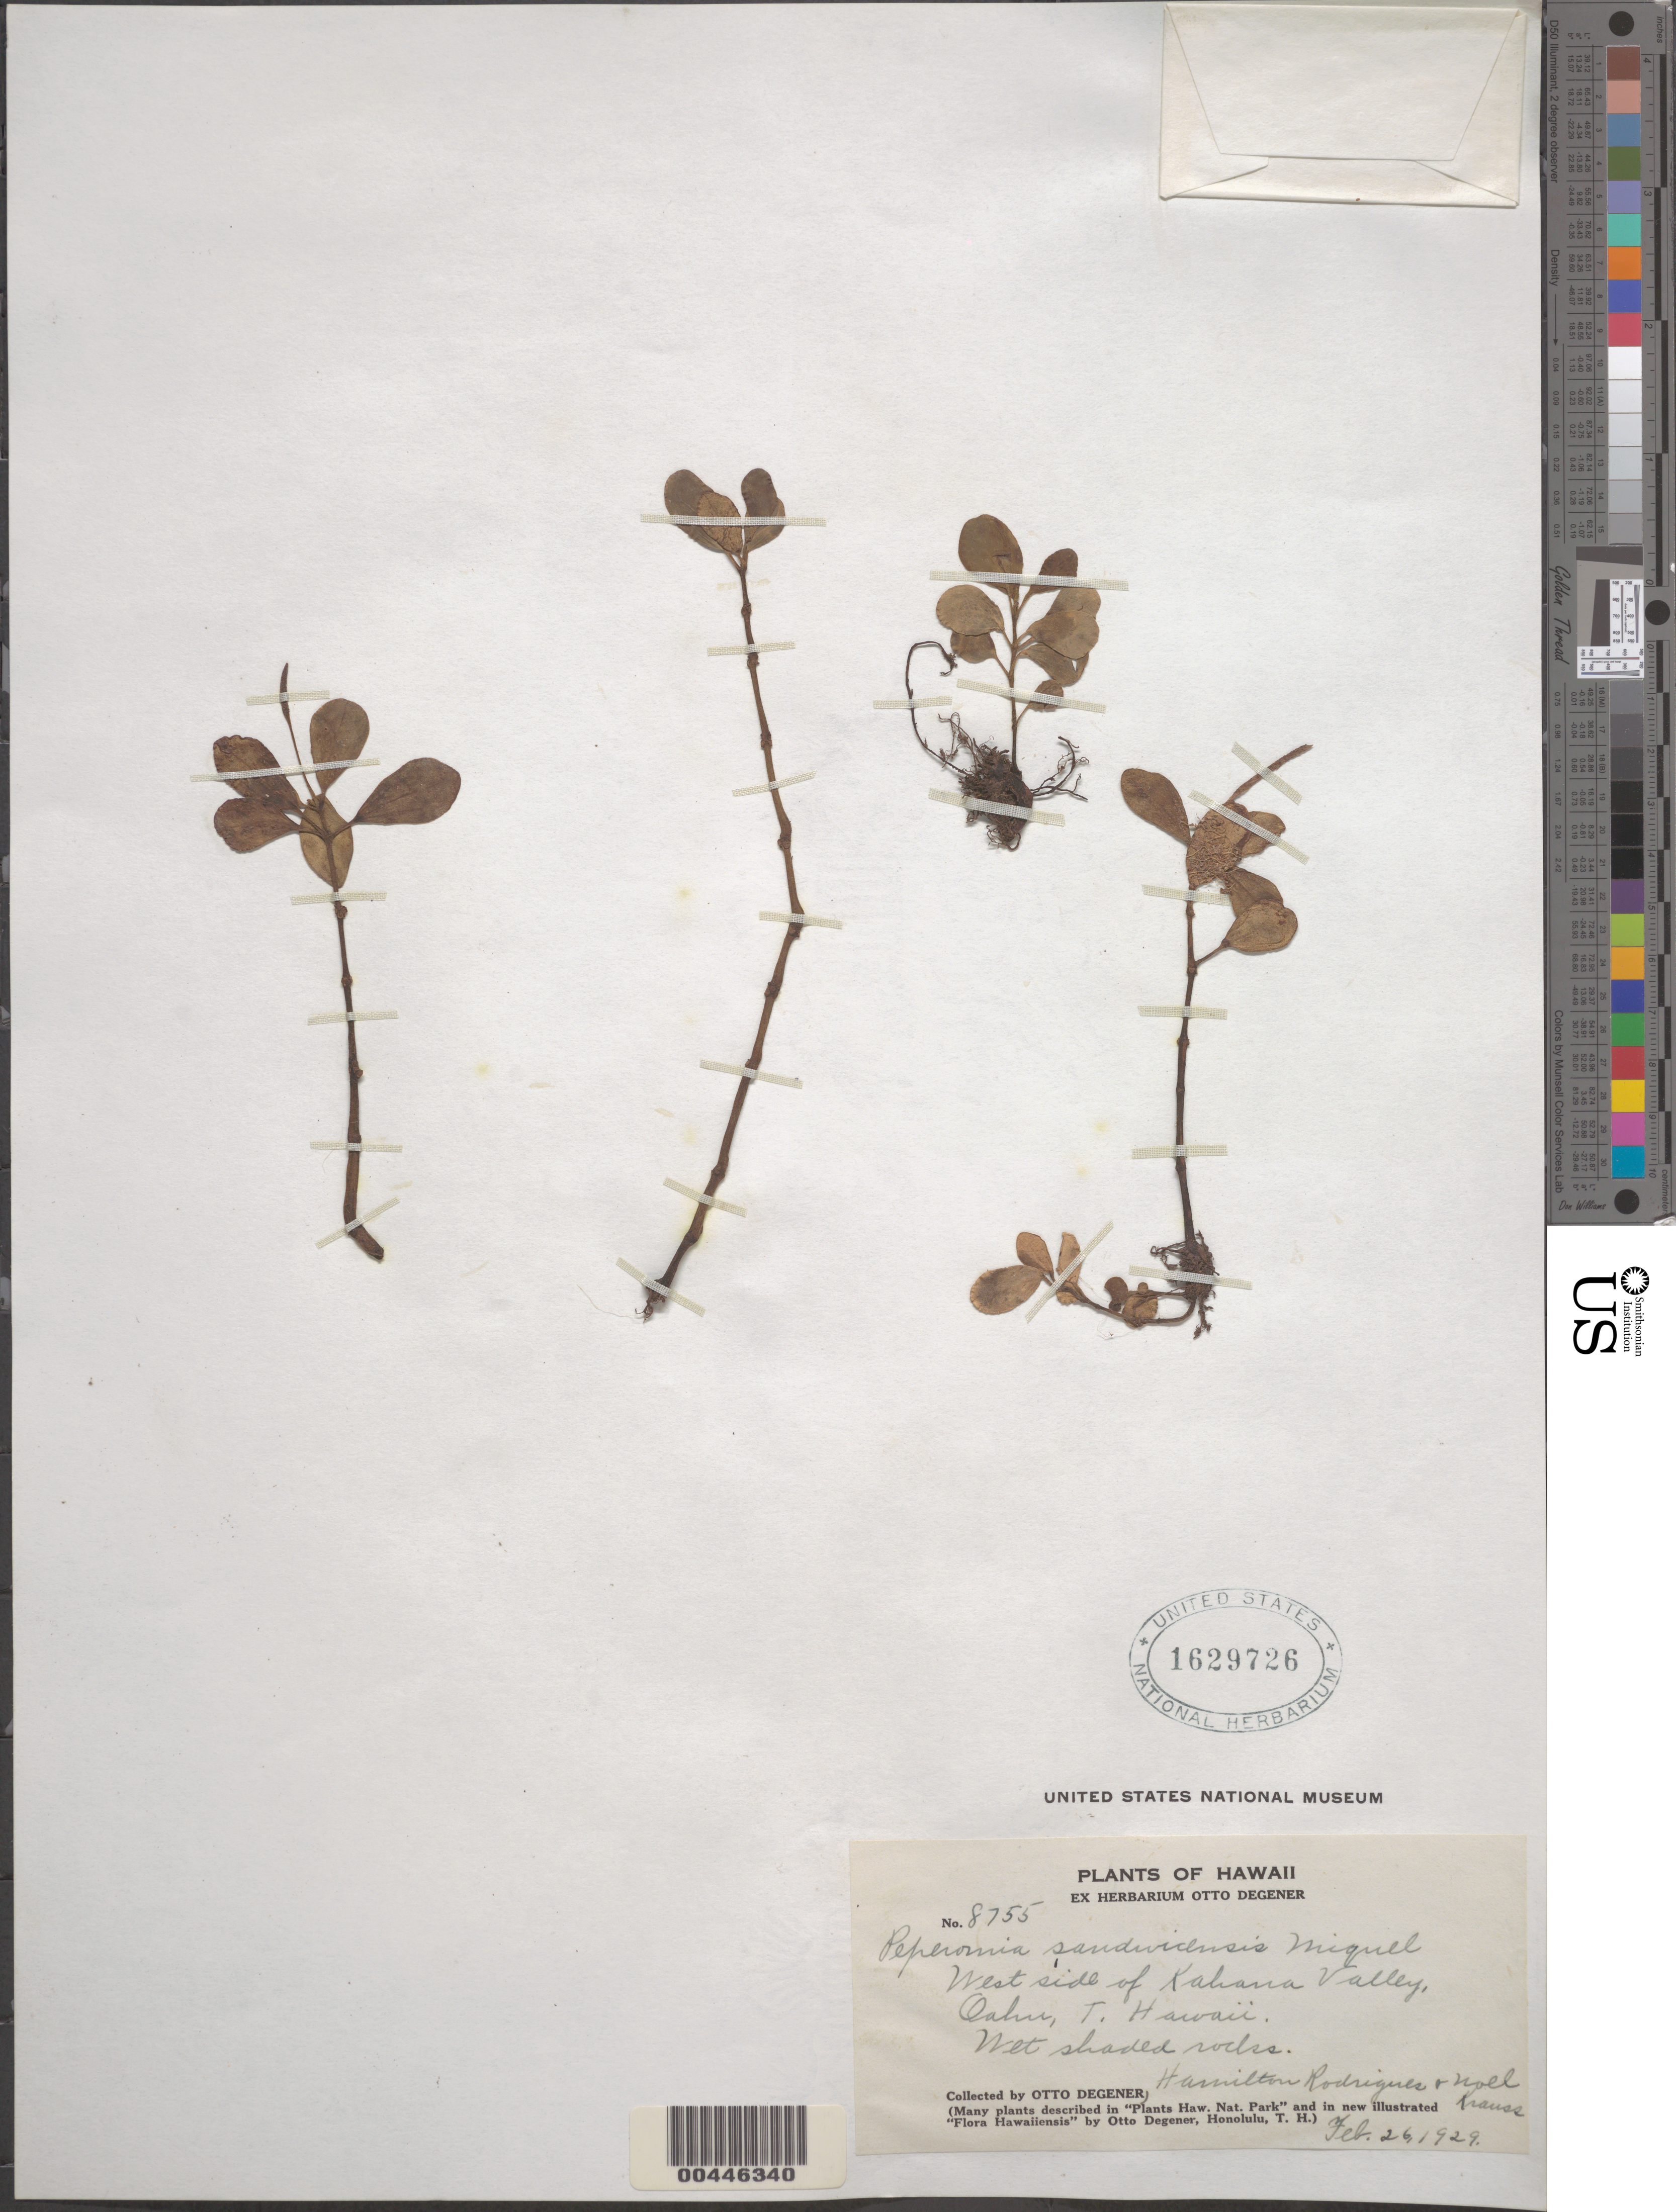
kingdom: Plantae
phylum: Tracheophyta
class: Magnoliopsida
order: Piperales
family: Piperaceae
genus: Peperomia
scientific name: Peperomia sandwicensis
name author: Miq.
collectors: O. Degener, H. Rodrigues & N. Krauss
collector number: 8755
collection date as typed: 26 Feb 1929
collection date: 1929-02-26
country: United States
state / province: Hawaii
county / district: Honolulu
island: Oahu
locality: W side of Kahana Valley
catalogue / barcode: US 1629726